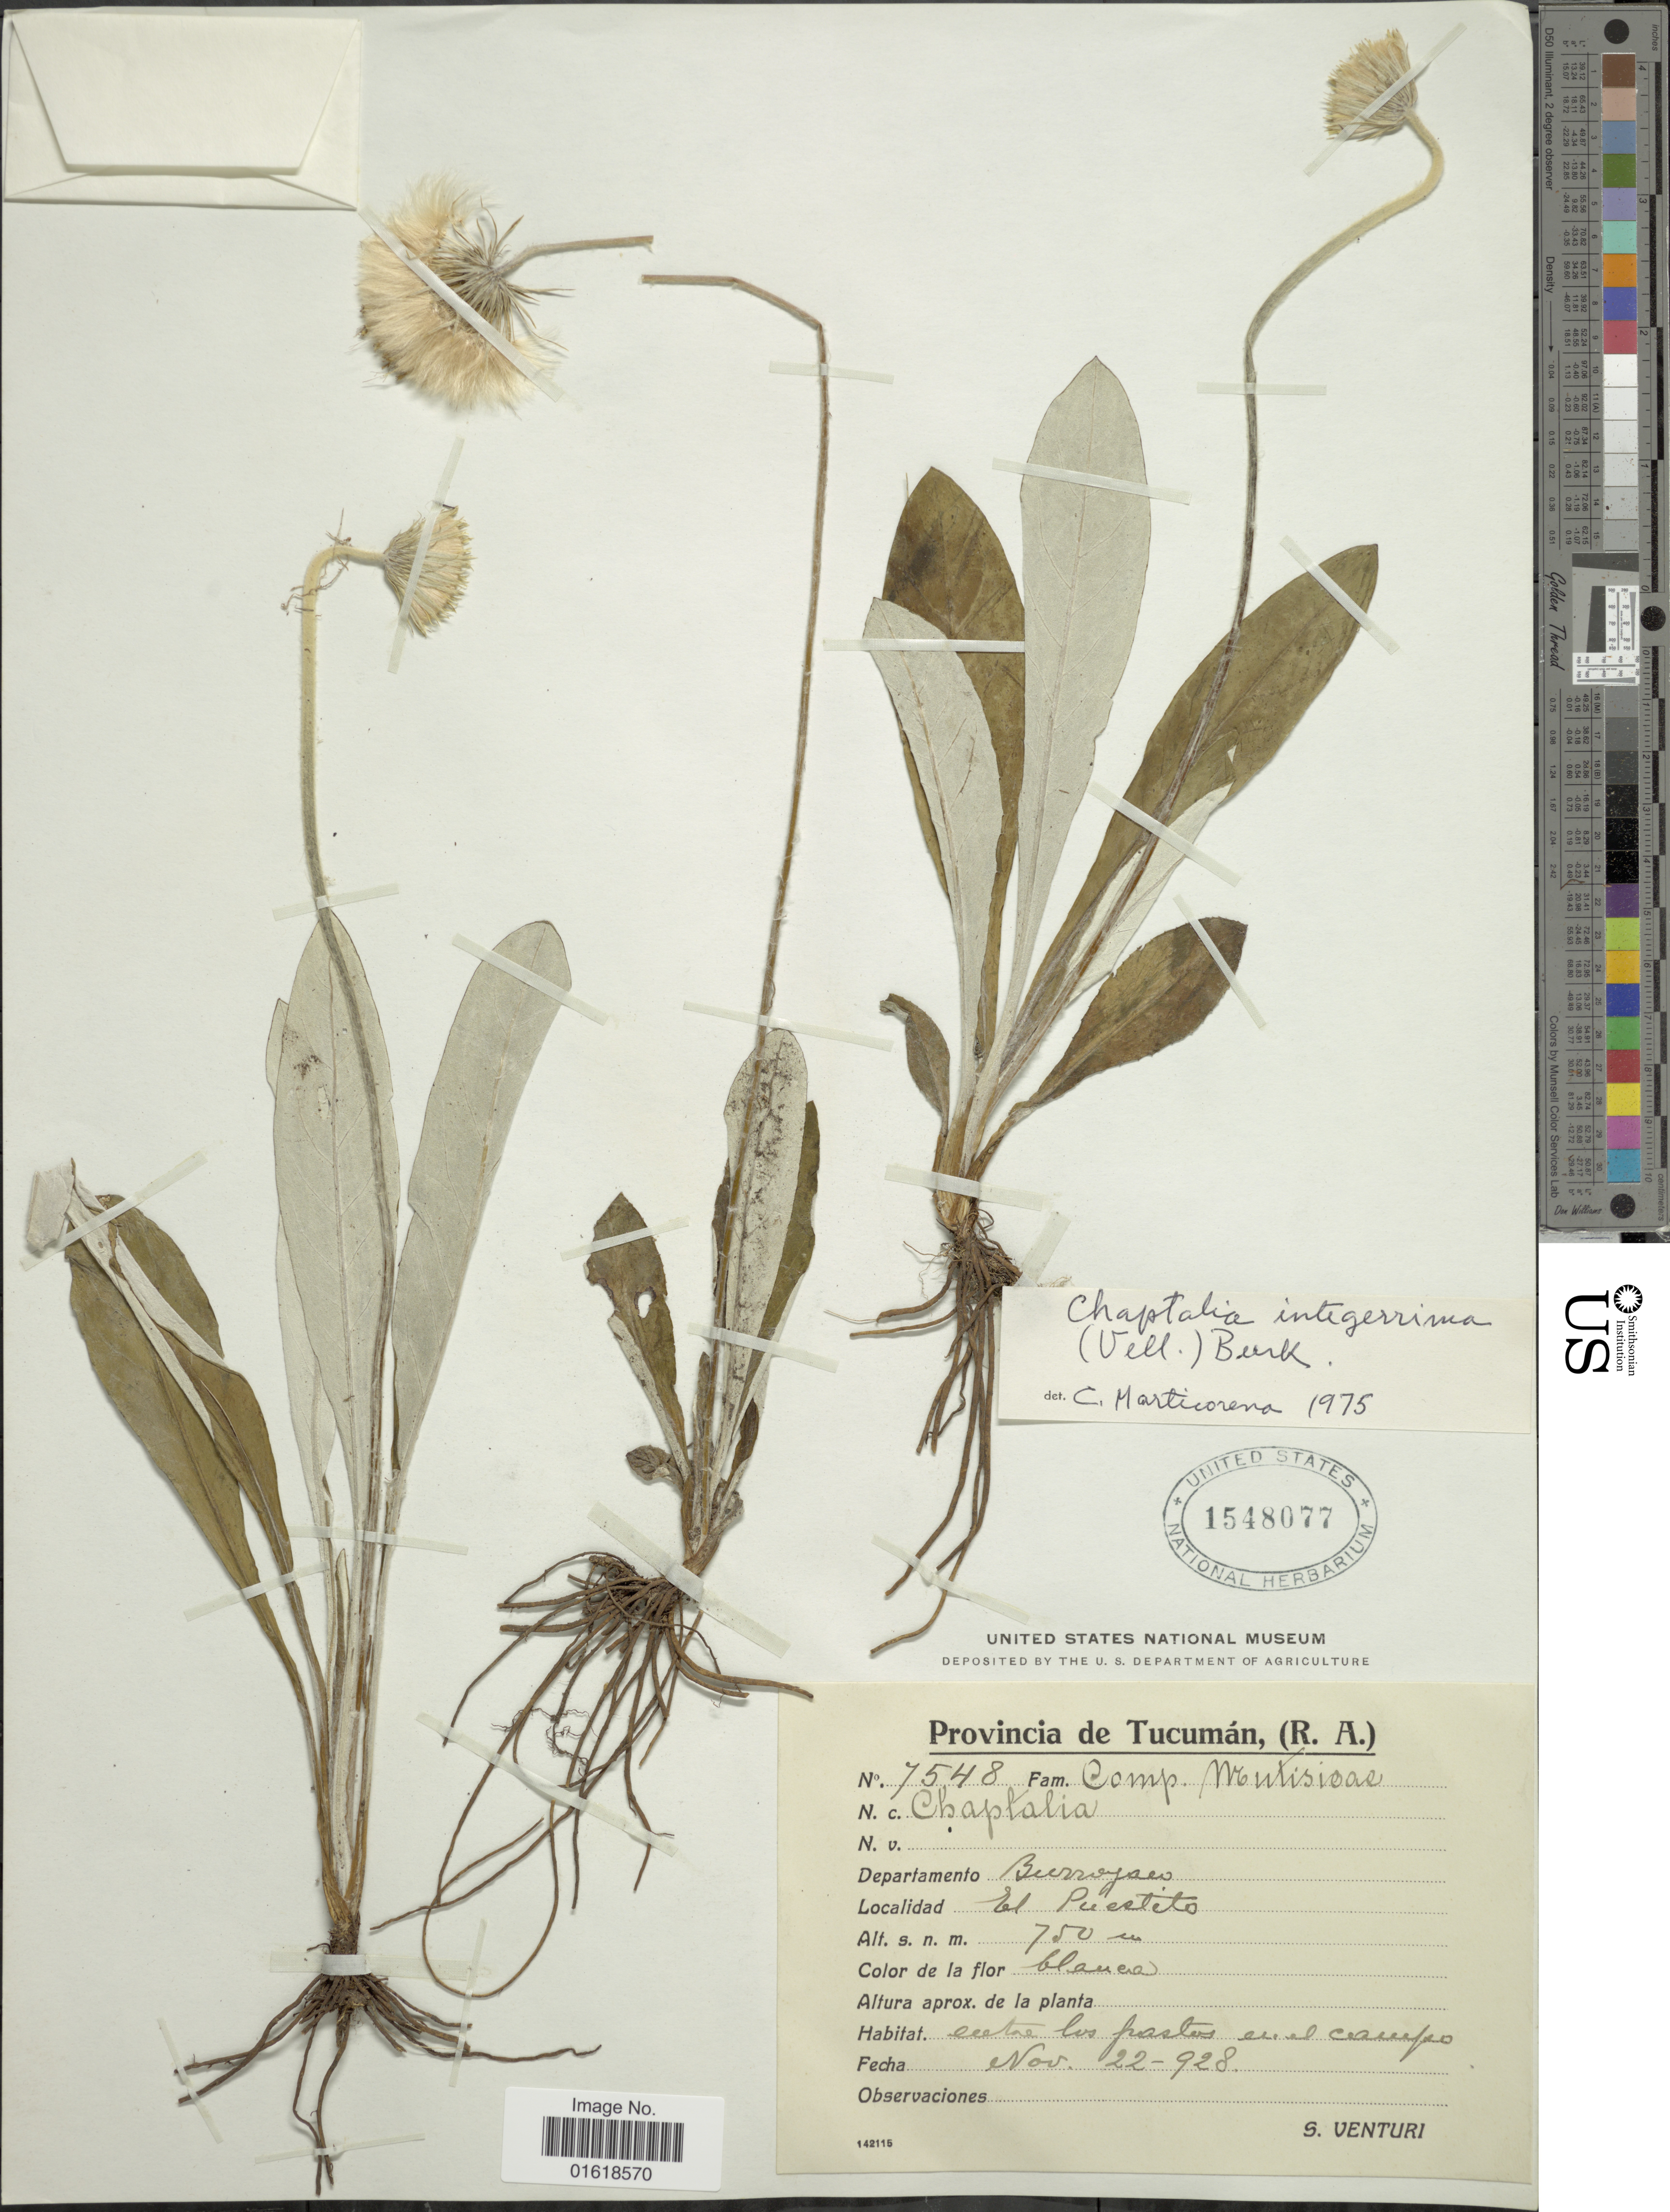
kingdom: Plantae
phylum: Tracheophyta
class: Magnoliopsida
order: Asterales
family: Asteraceae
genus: Chaptalia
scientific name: Chaptalia integerrima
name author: (Vell.) Burkart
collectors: S. Venturi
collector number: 7548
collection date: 1928-11-22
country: Argentina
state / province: Tucumán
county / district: Burruyacú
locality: El Puestito.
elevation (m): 750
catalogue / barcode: US 1548077